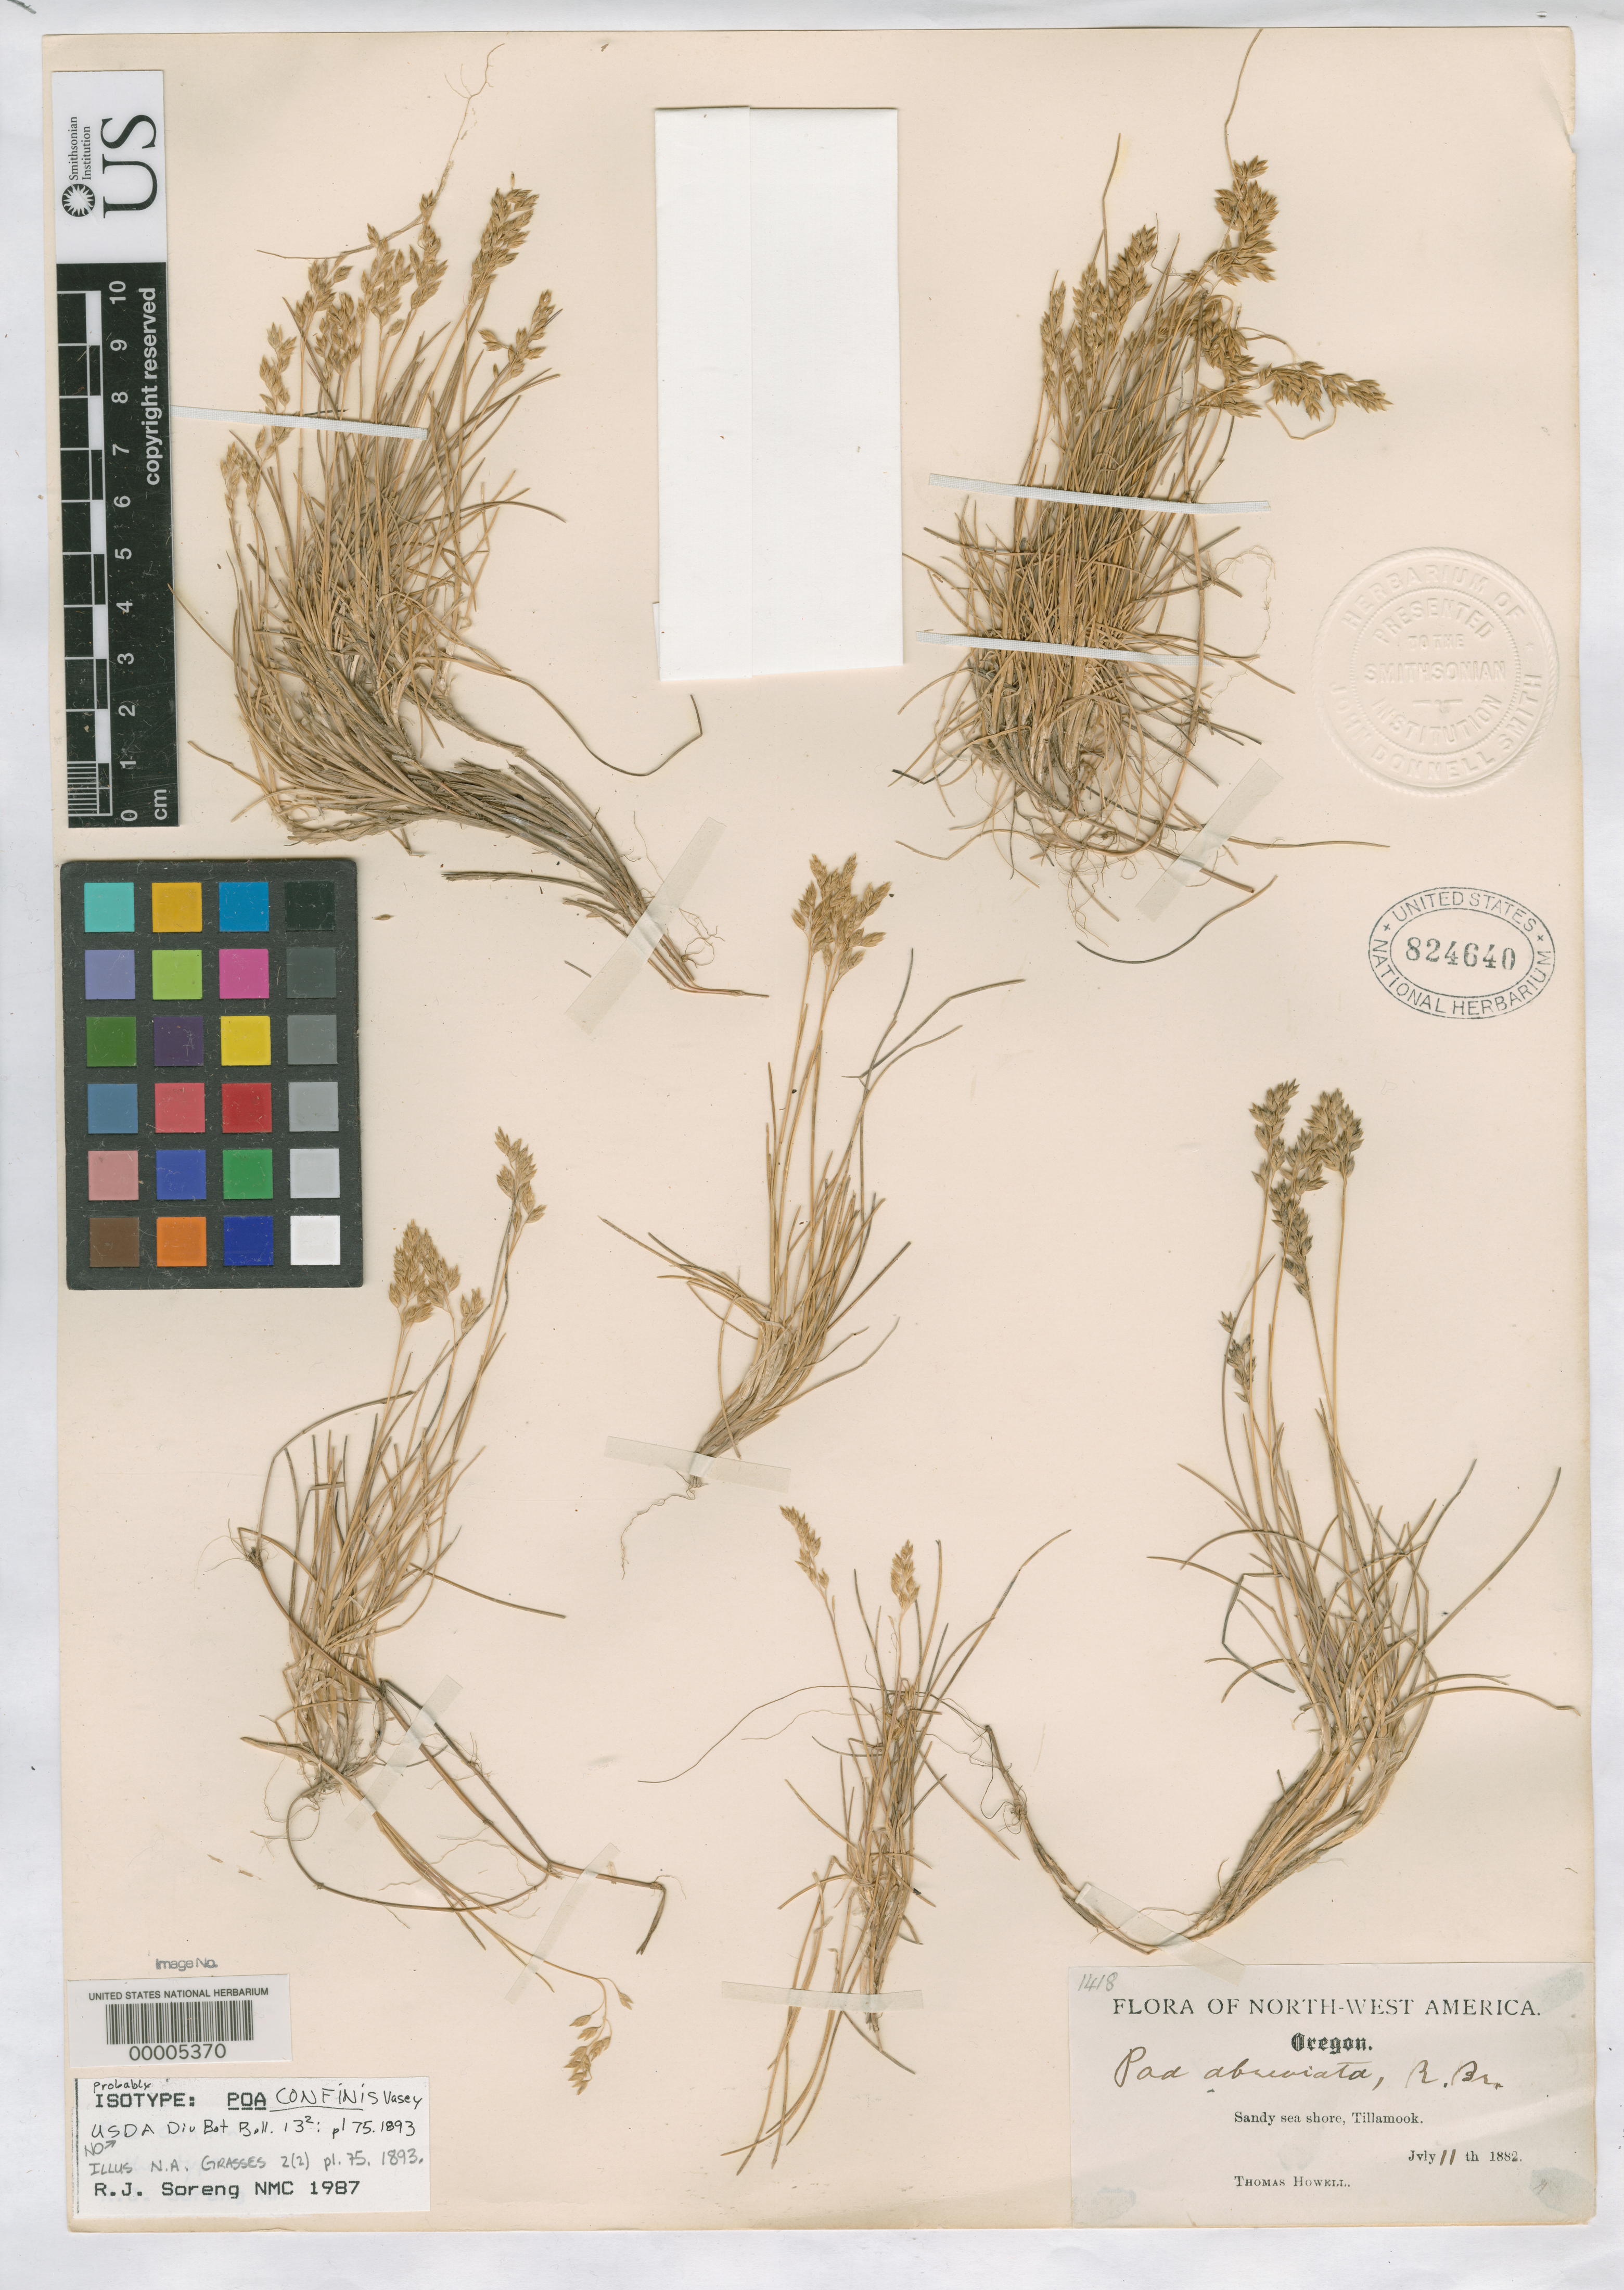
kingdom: Plantae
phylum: Tracheophyta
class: Liliopsida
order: Poales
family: Poaceae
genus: Poa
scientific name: Poa confinis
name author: Vasey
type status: Type Material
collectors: T. J. Howell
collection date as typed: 11 Jul 1882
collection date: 1882-07-11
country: United States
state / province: Oregon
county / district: Tillamook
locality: Tillamook.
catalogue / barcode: US 824640